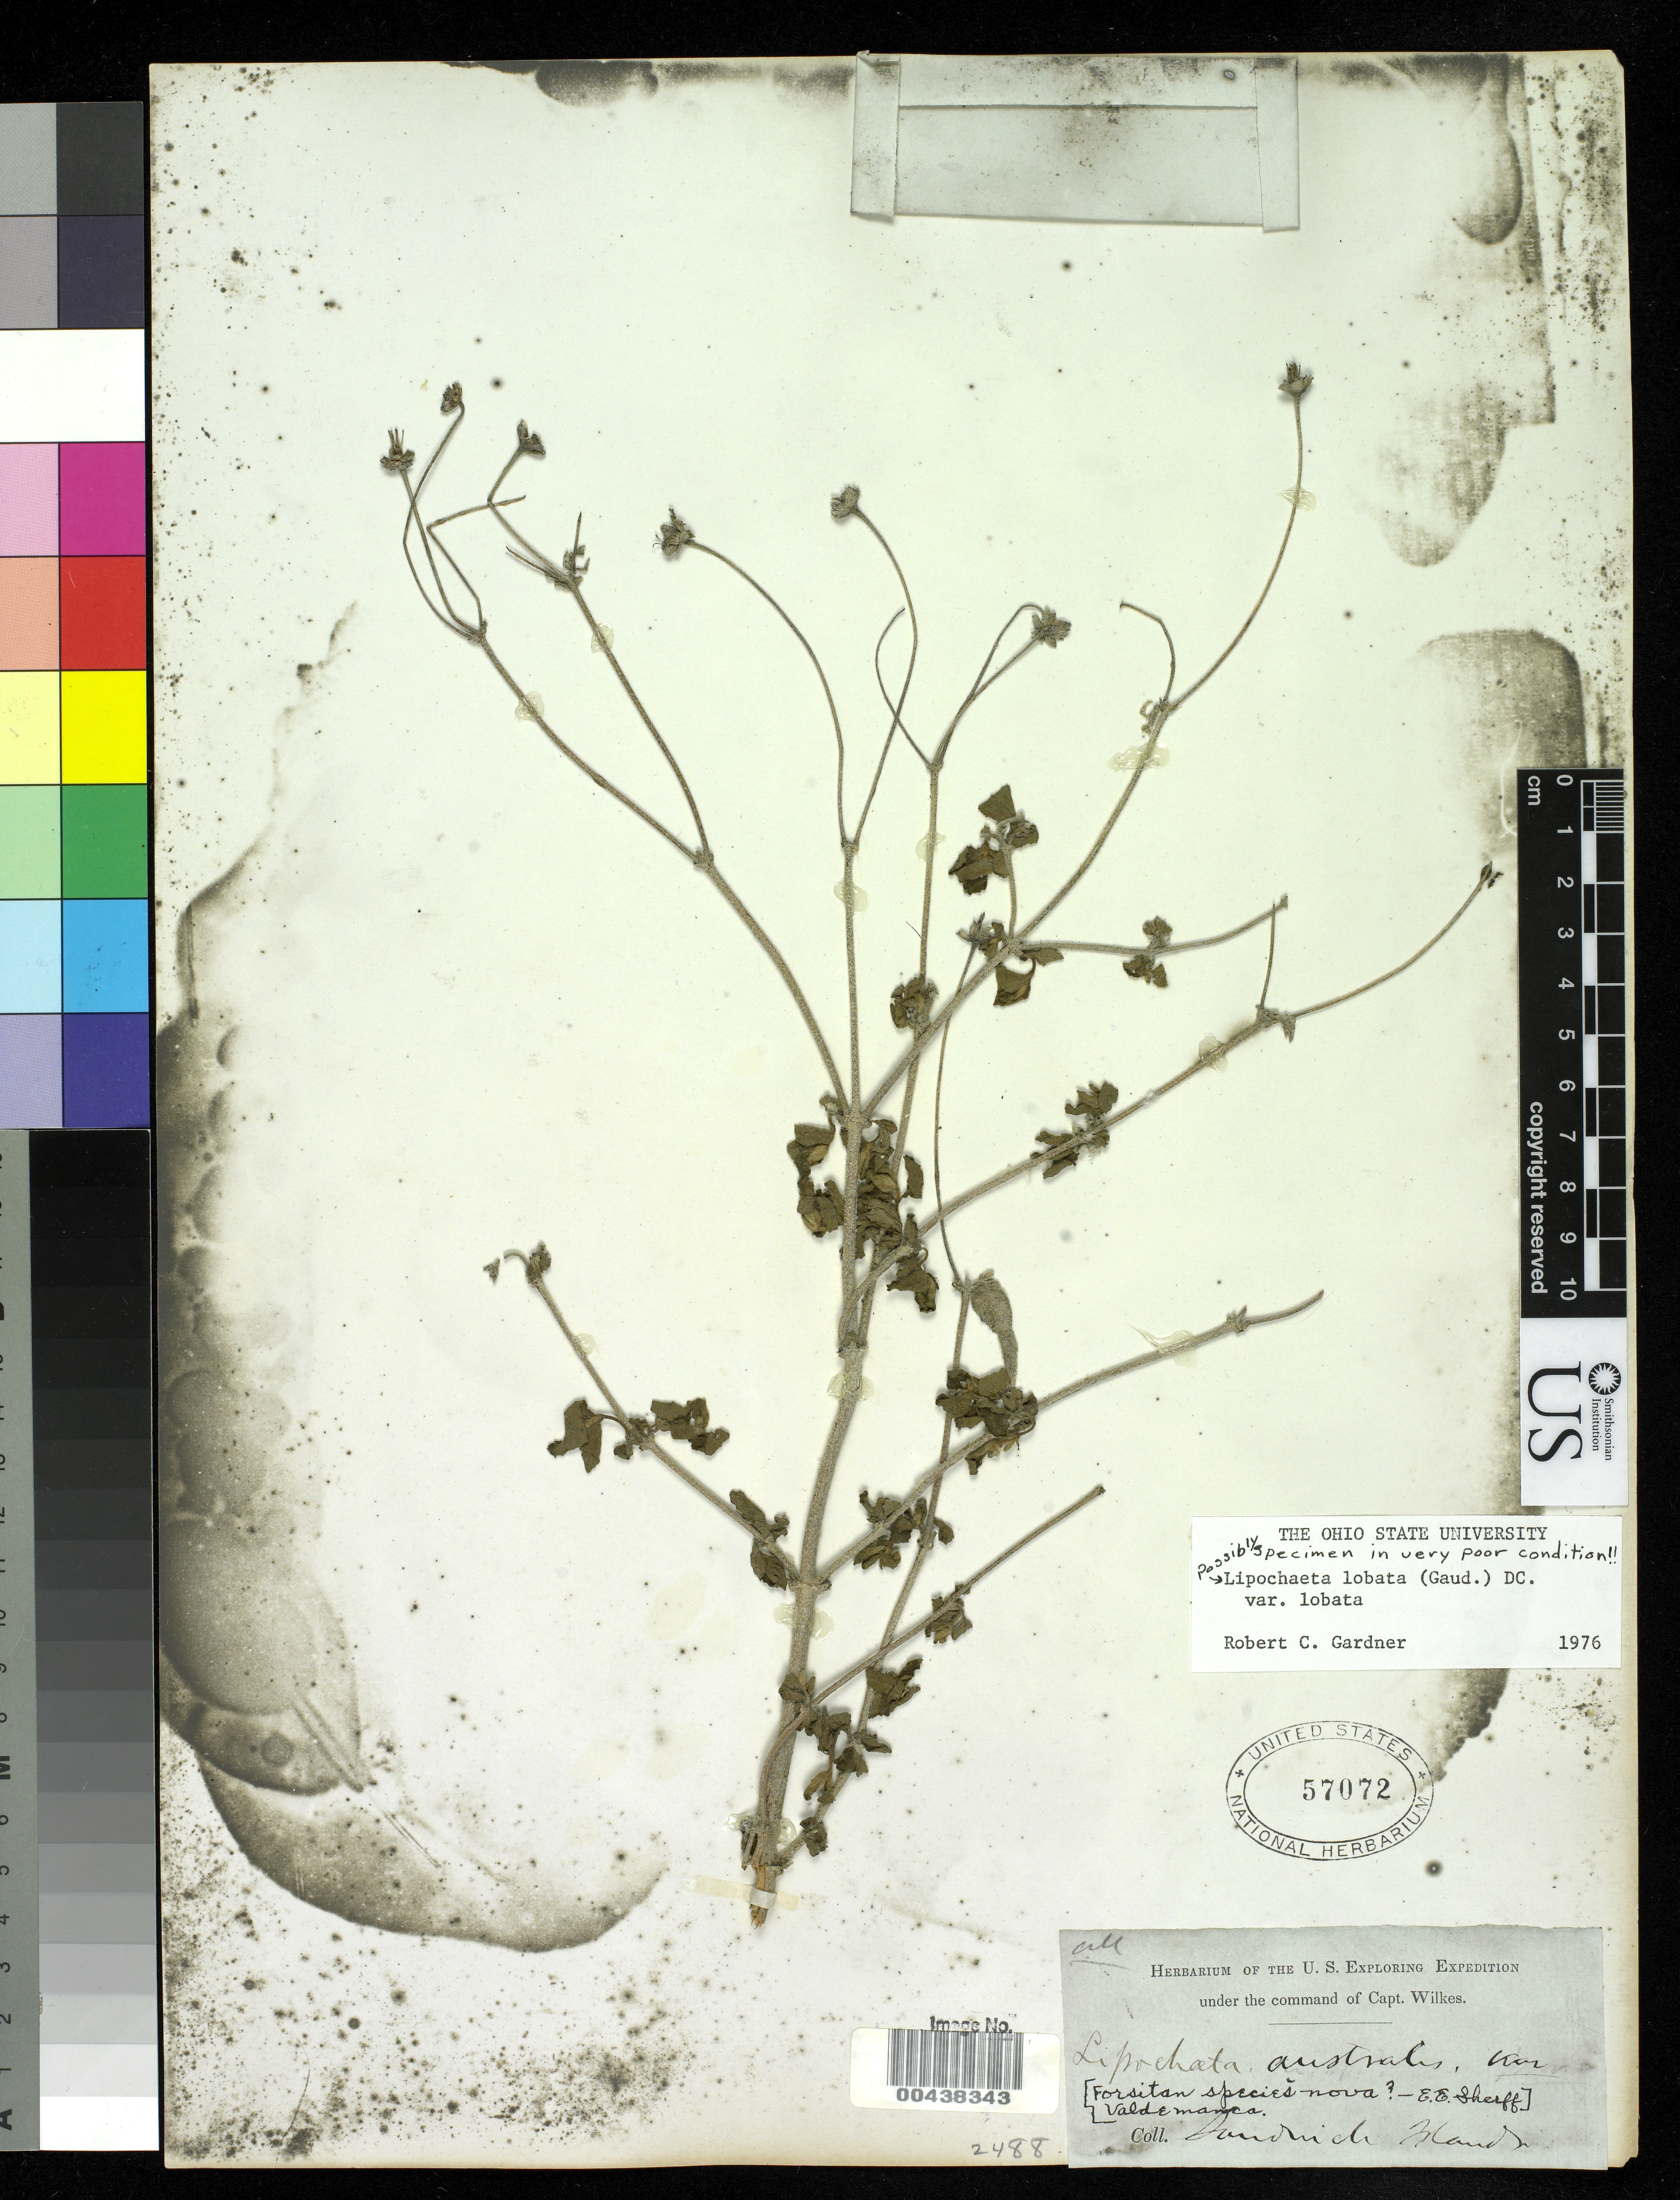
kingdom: Plantae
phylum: Tracheophyta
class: Magnoliopsida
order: Asterales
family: Asteraceae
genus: Lipochaeta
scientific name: Lipochaeta lobata var. lobata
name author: (Gaudich.) DC.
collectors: Wilkes Explor. Exped.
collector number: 2488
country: United States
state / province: Hawaii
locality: Sandwich Islands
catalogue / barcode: US 57072